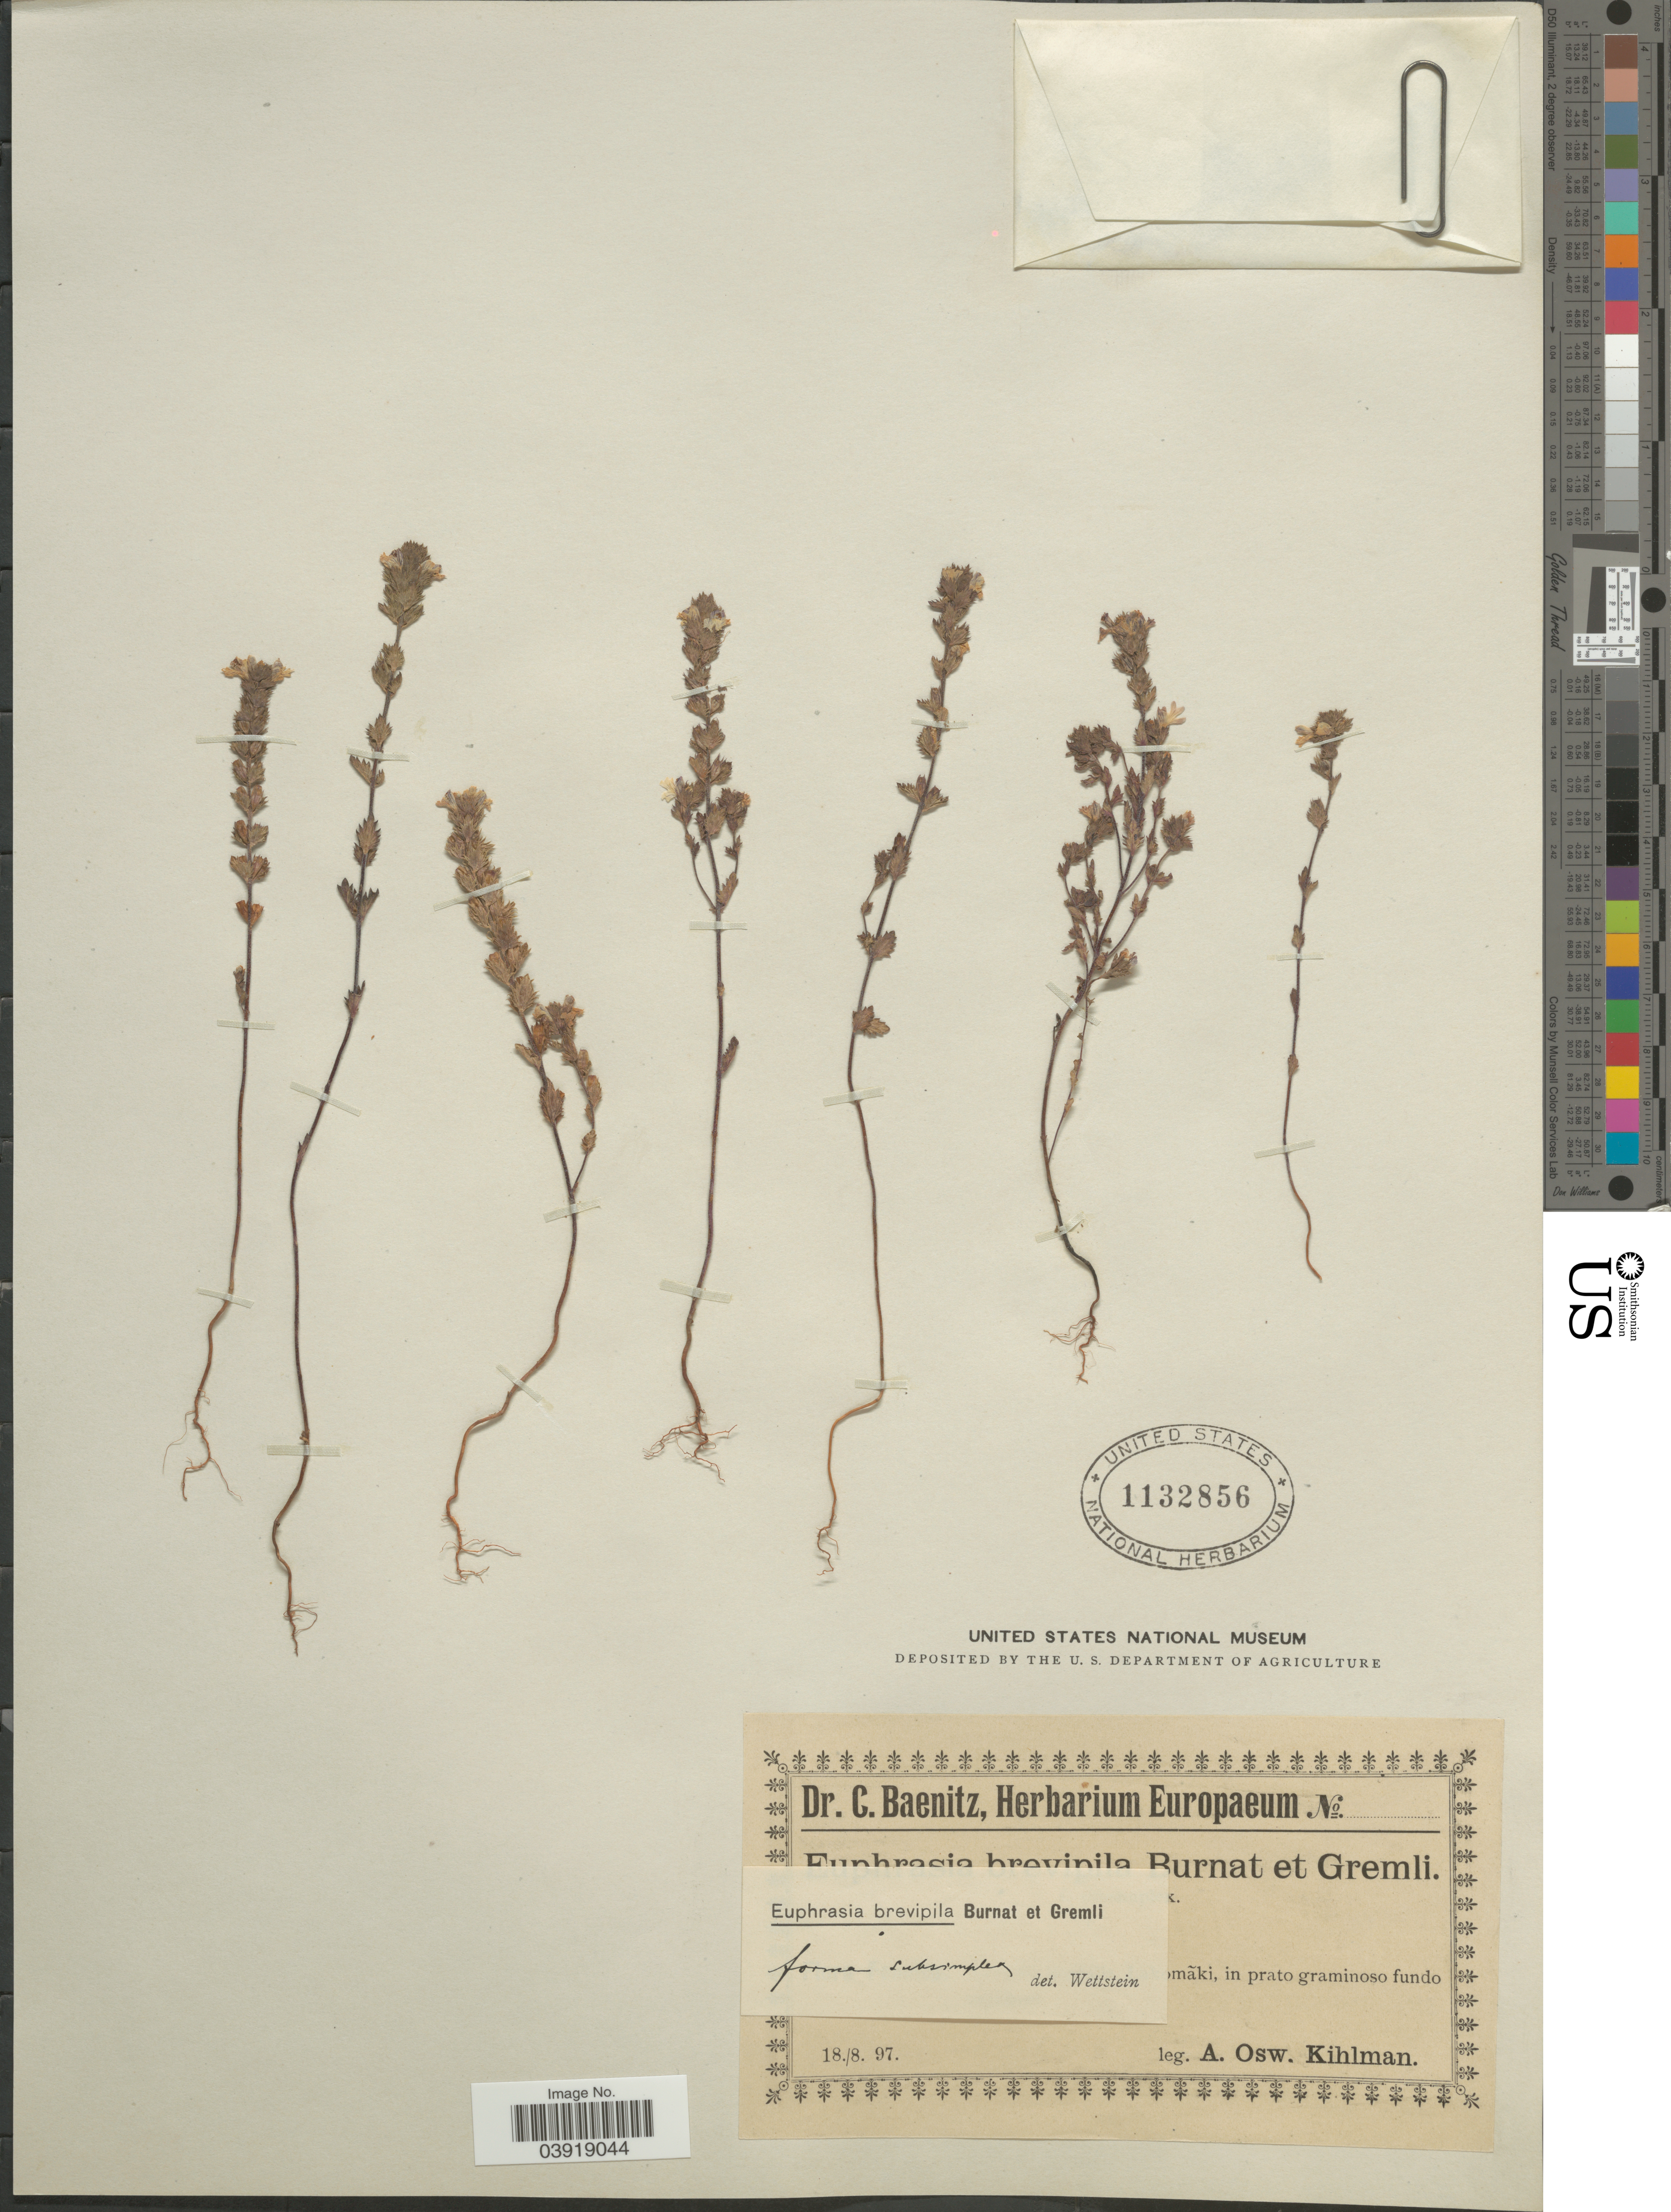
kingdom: Plantae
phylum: Tracheophyta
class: Magnoliopsida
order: Lamiales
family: Orobanchaceae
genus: Euphrasia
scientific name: Euphrasia brevipila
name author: Burn. & Gremli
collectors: A. Kihlman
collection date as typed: Transcribed d/m/y: 18/8/97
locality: [illegible text]mãki, in prato graminoso fundo.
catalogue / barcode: US 1132856